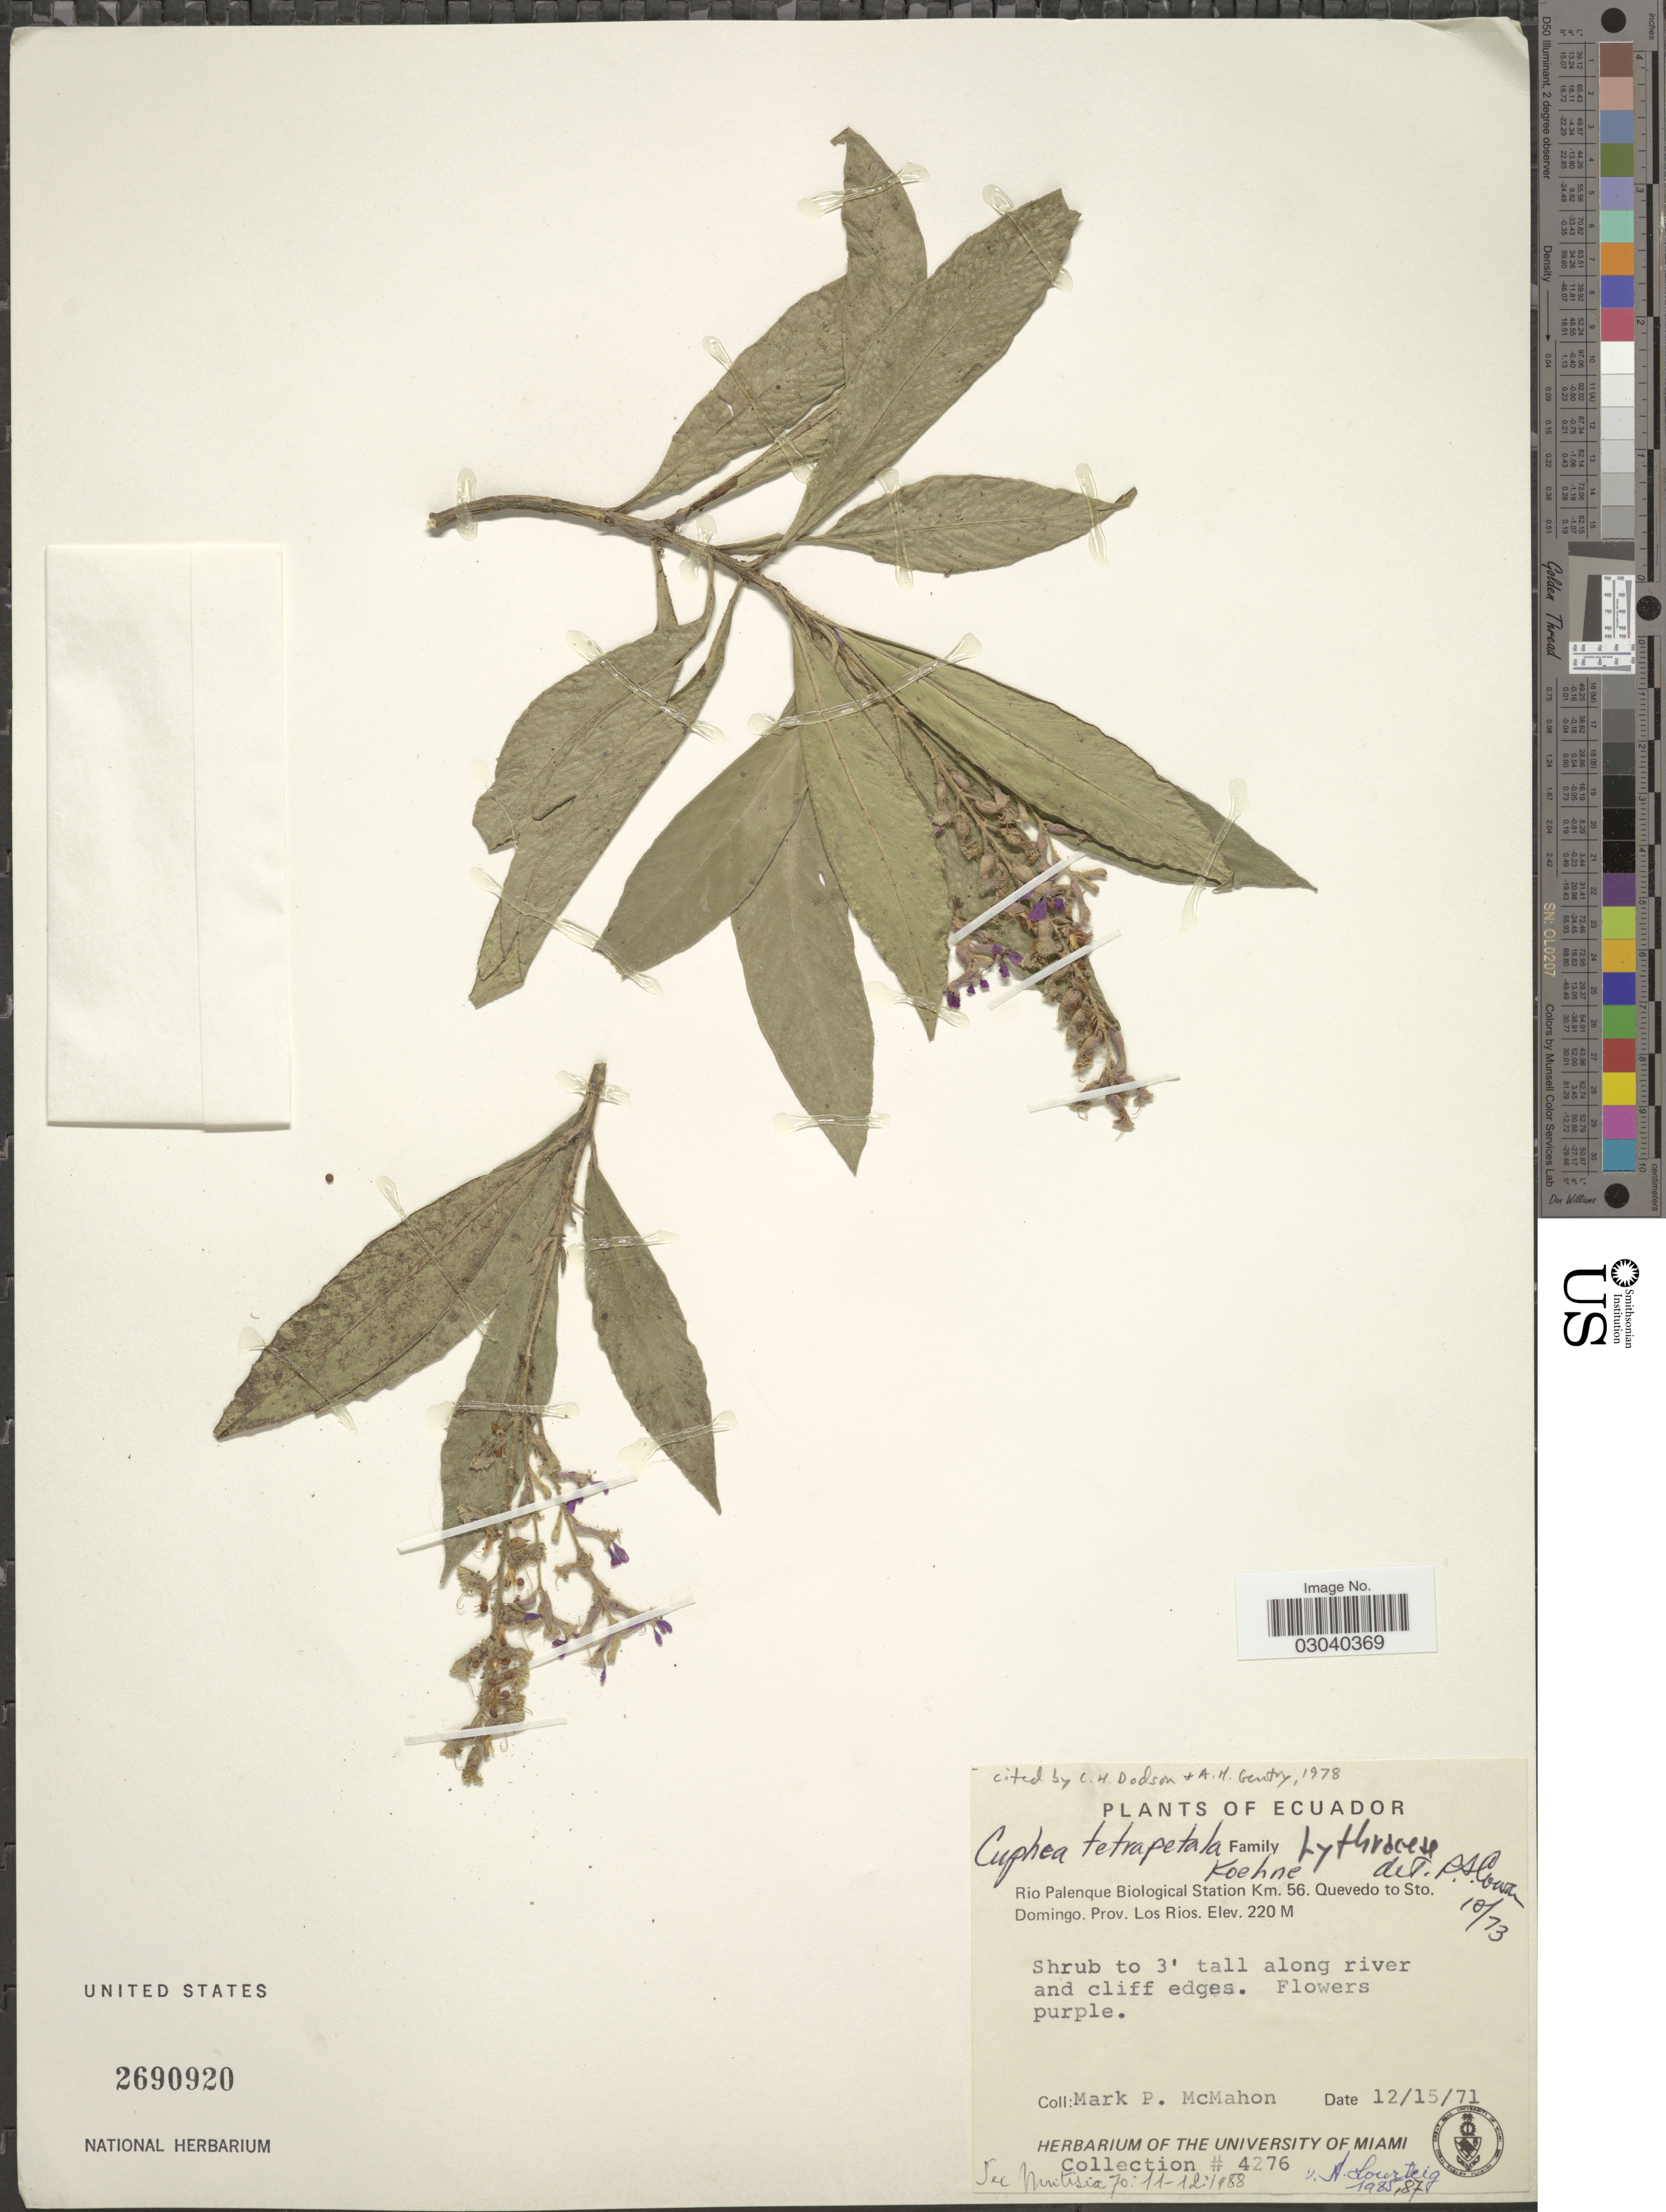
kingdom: Plantae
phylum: Tracheophyta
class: Magnoliopsida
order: Myrtales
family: Lythraceae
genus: Cuphea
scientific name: Cuphea tetrapetala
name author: Koehne in Mart.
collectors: M. McMahon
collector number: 4276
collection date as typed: Transcribed d/m/y: 15/12/71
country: Ecuador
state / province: Los Ríos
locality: Rio Palenque Biological Station Km. 56. Quevedo to Sto. Domingo.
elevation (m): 220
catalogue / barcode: US 2690920